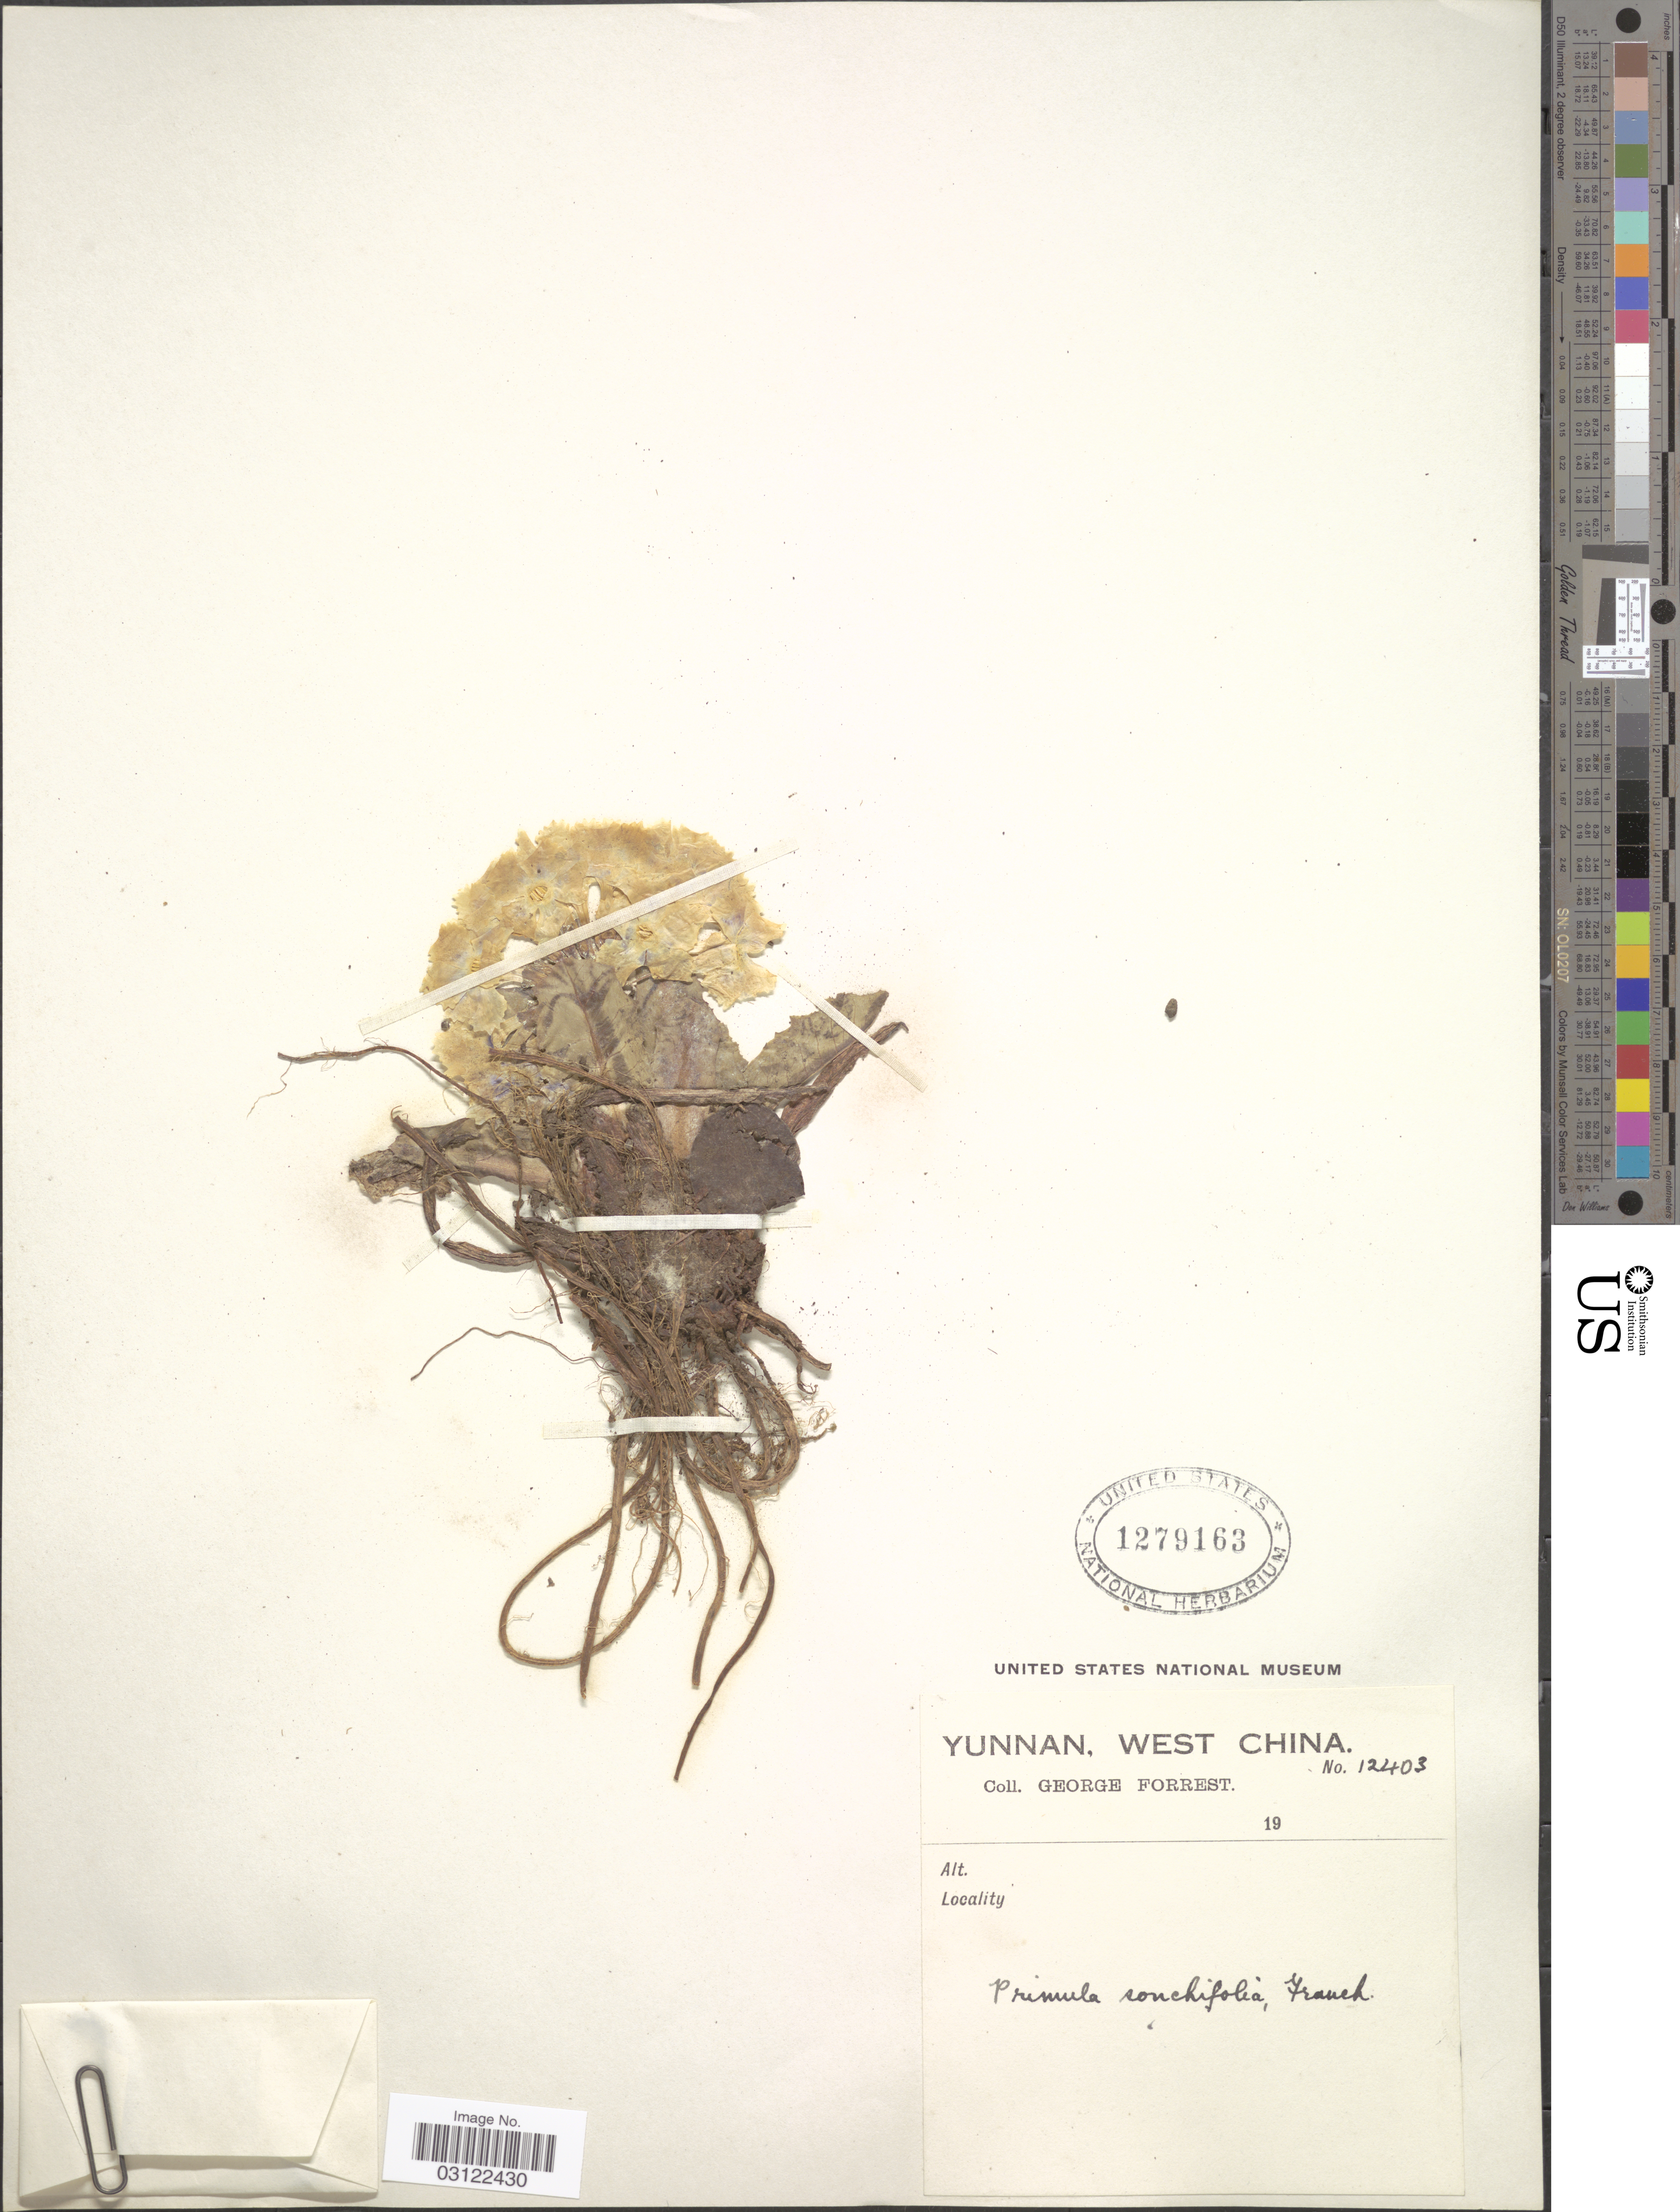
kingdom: Plantae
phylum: Tracheophyta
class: Magnoliopsida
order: Ericales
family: Primulaceae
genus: Primula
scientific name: Primula sonchifolia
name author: Franch.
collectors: G. Forrest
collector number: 12403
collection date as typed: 19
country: China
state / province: Yunnan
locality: West China.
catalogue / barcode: US 1279163